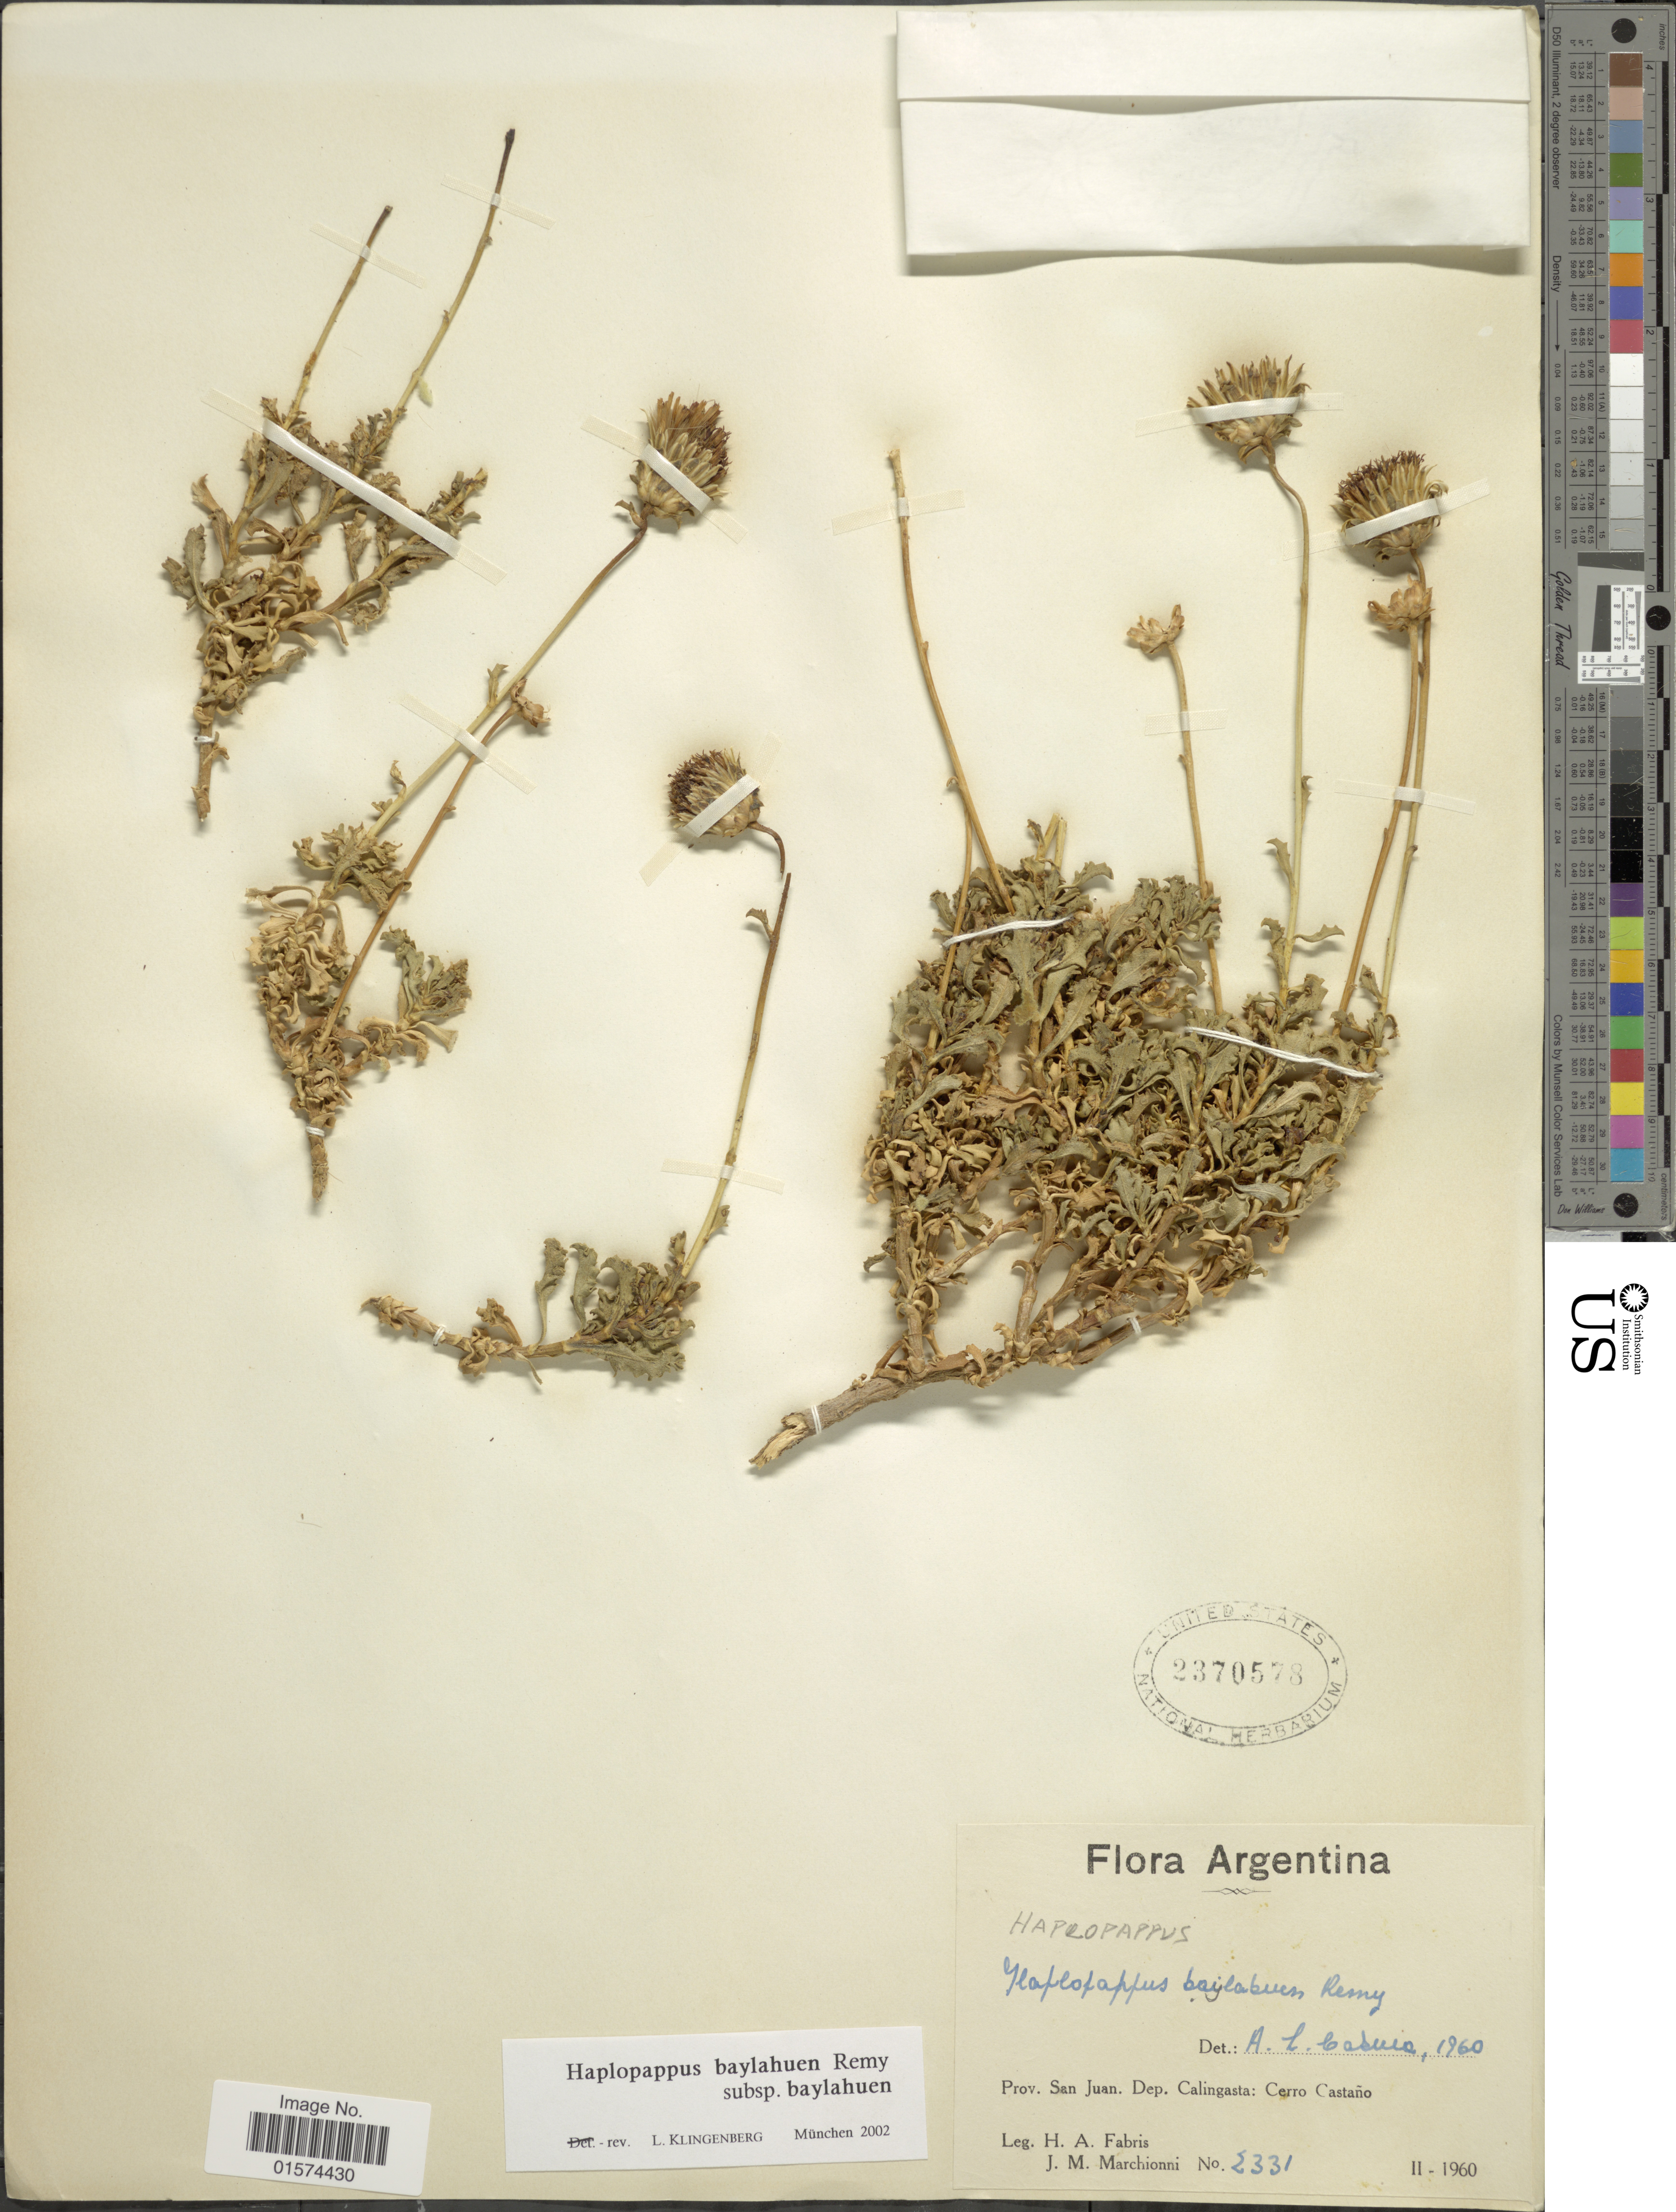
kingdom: Plantae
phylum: Tracheophyta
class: Magnoliopsida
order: Asterales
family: Asteraceae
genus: Haplopappus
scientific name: Haplopappus baylahuen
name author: J. Rémy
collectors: H. A. Fabris & J. Marchionni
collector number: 2331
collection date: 1960-11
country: Argentina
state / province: San Juan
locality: Dep. Calingasta: Cerro Castaño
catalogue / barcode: US 2370578